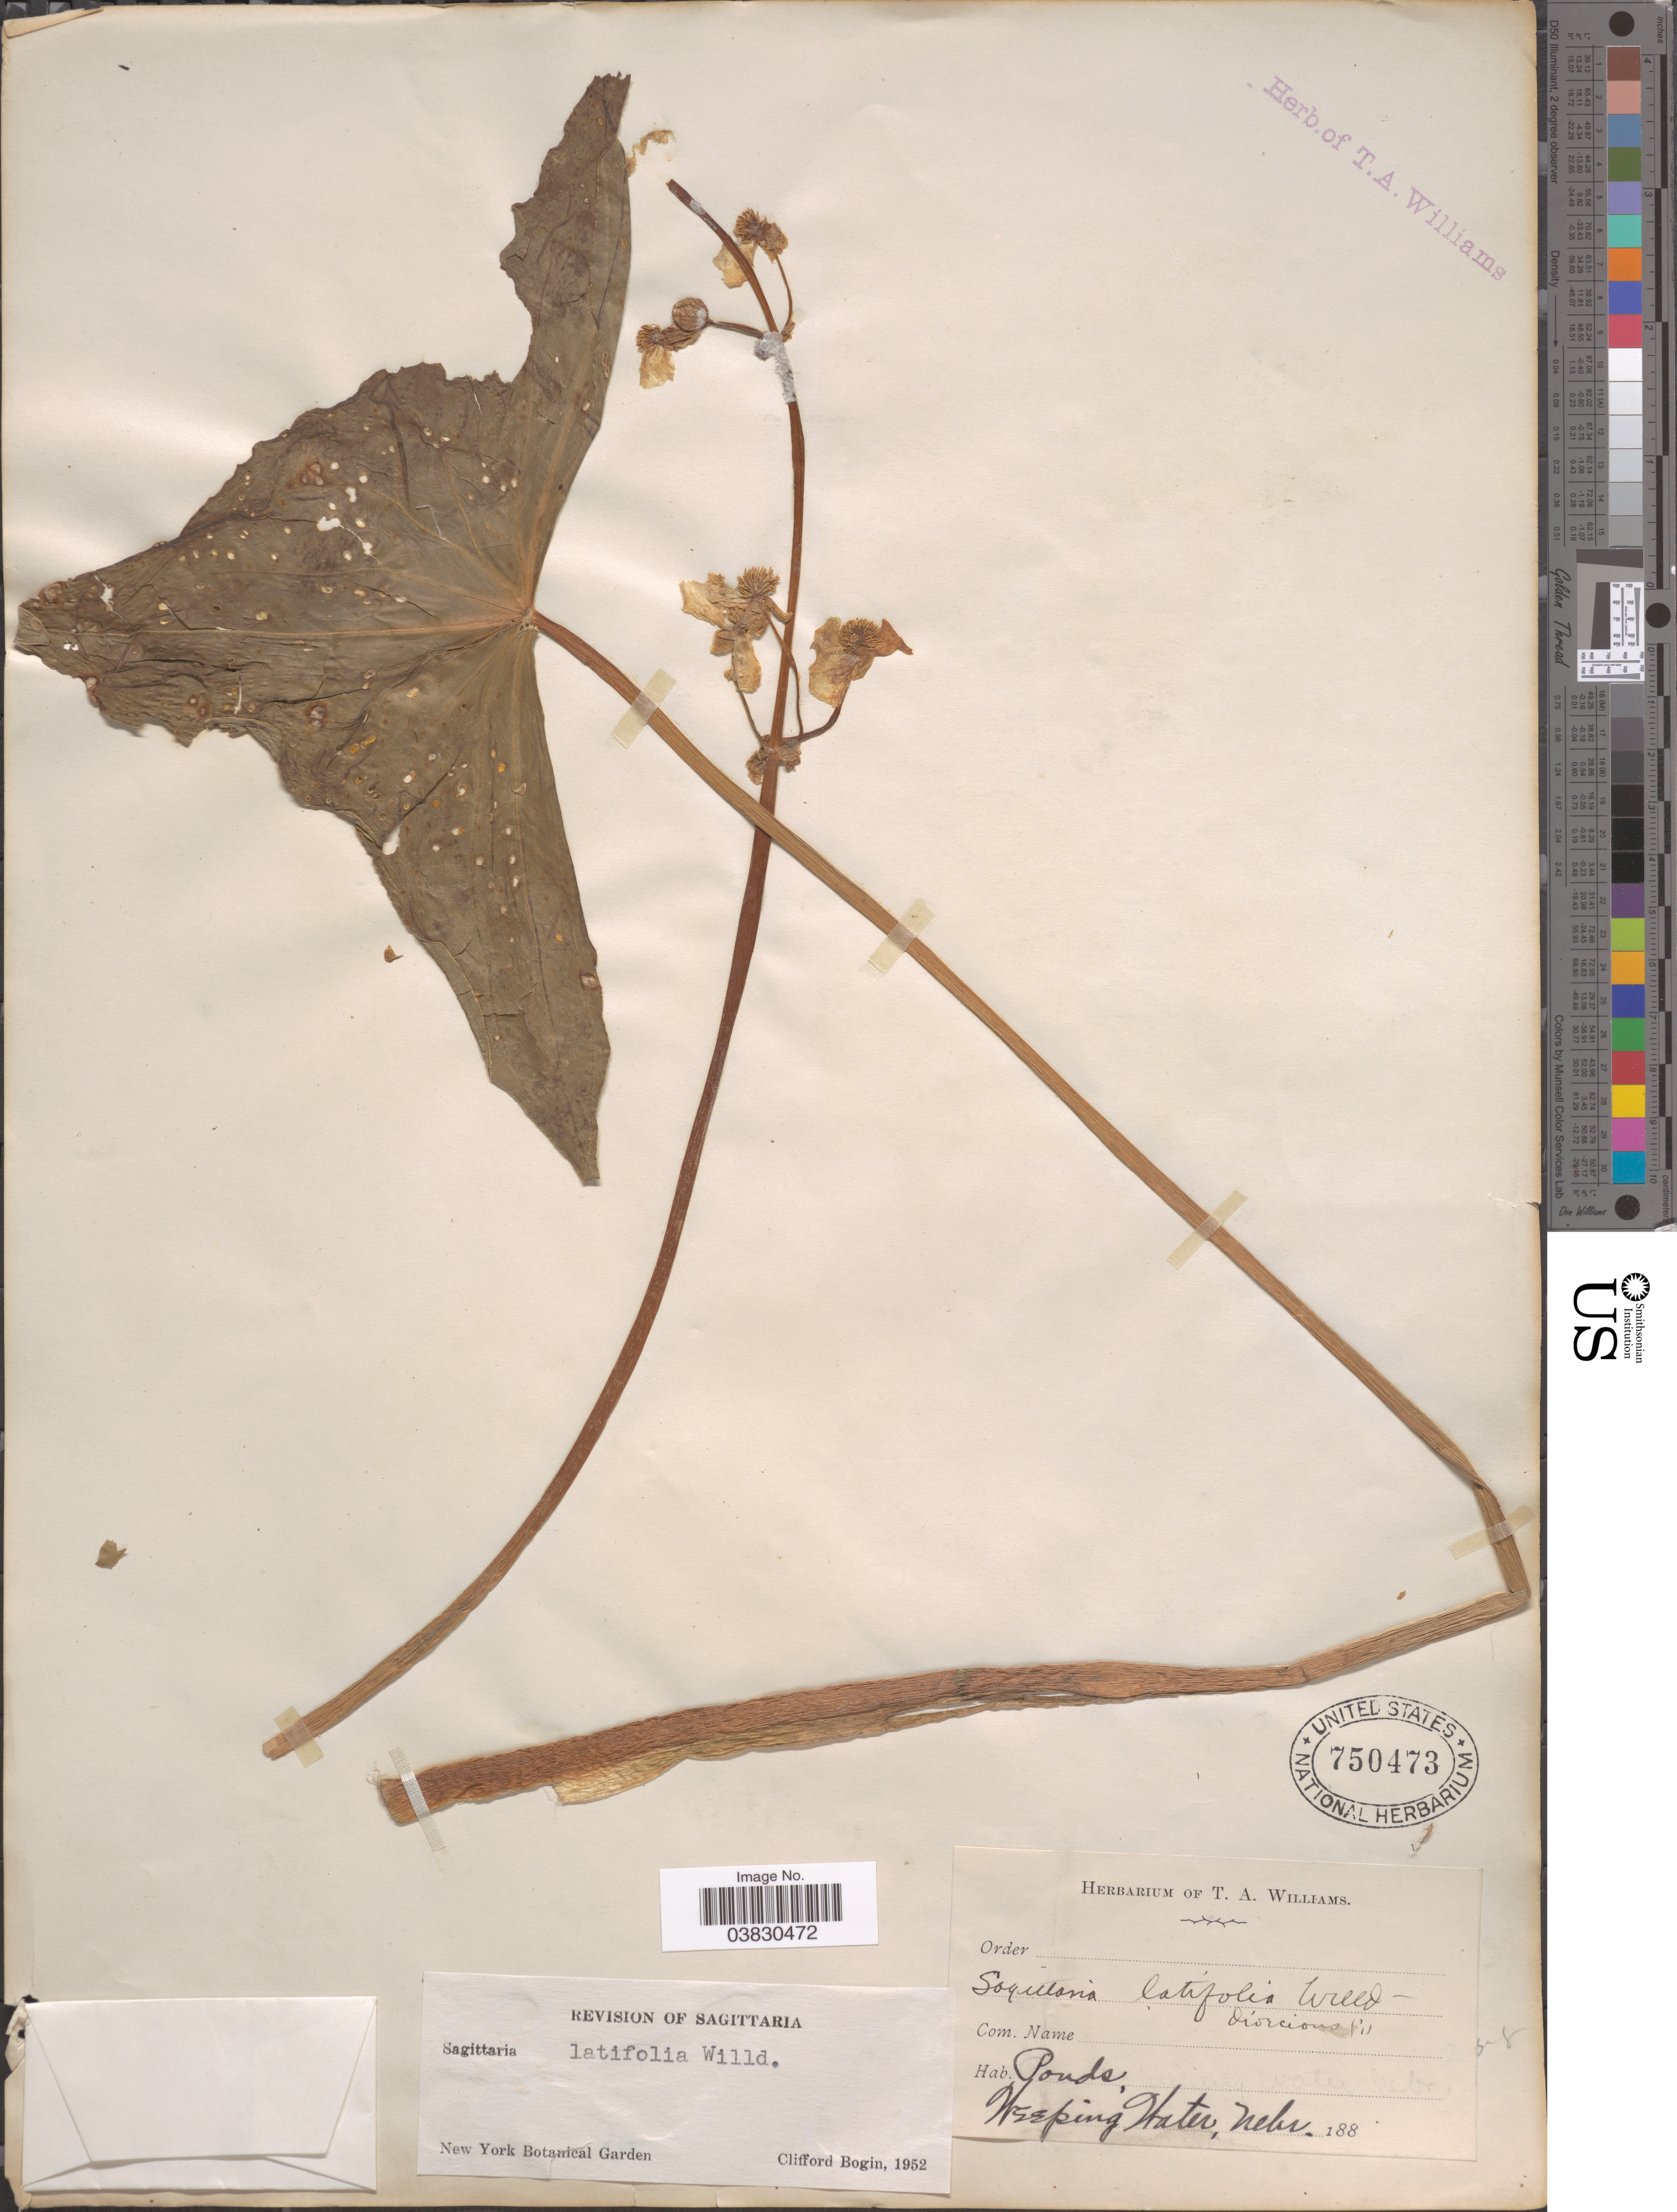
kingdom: Plantae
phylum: Tracheophyta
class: Liliopsida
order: Alismatales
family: Alismataceae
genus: Sagittaria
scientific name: Sagittaria latifolia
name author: Willd.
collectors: T. Williams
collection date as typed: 188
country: United States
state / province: Nebraska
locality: Weeping Water.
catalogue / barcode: US 750473